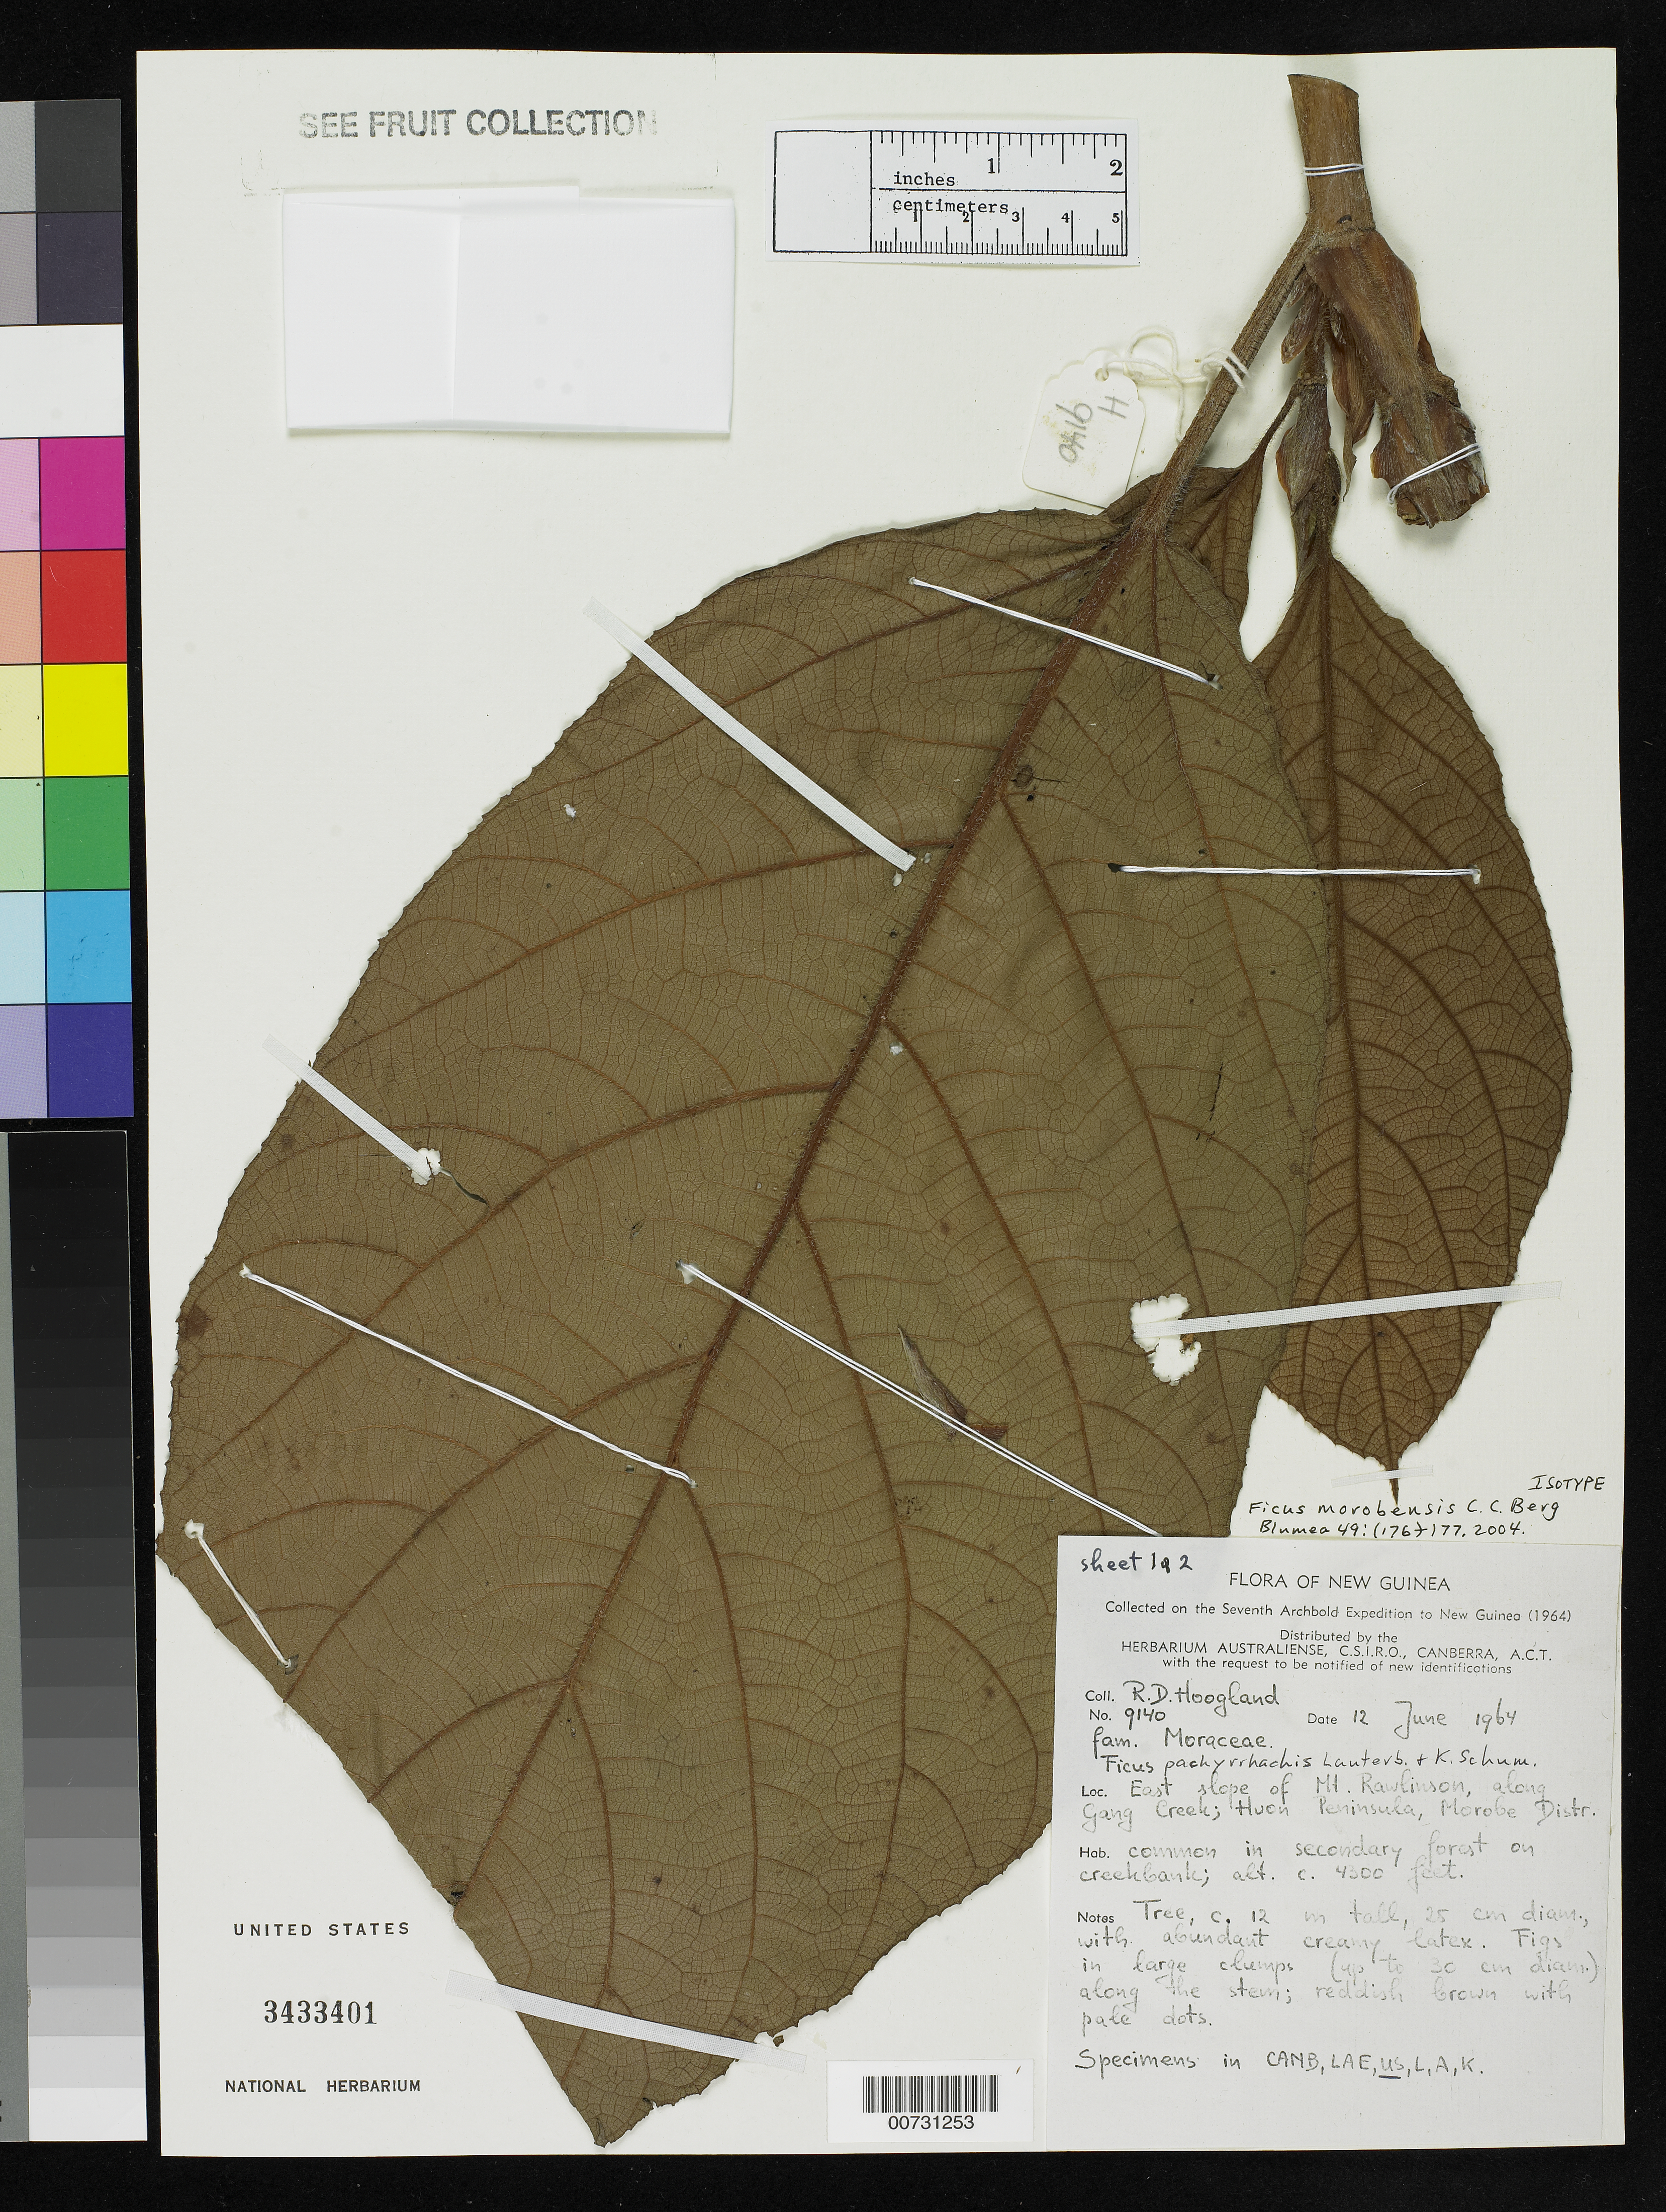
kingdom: Plantae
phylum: Tracheophyta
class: Magnoliopsida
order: Rosales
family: Moraceae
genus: Ficus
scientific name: Ficus morobensis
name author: C.C. Berg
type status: Isotype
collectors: R. D. Hoogland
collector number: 9140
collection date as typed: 12 Jun 1964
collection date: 1964-06-12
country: Papua New Guinea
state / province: Morobe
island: New Guinea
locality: East slope of Mt. Rawlinson, along Gang Creek; Huon Peninsula, Morobe District.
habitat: Common in secondary forest on creekbank.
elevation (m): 1311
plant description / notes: Sheet 1 of 2. See fruit collection.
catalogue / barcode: US 3433401